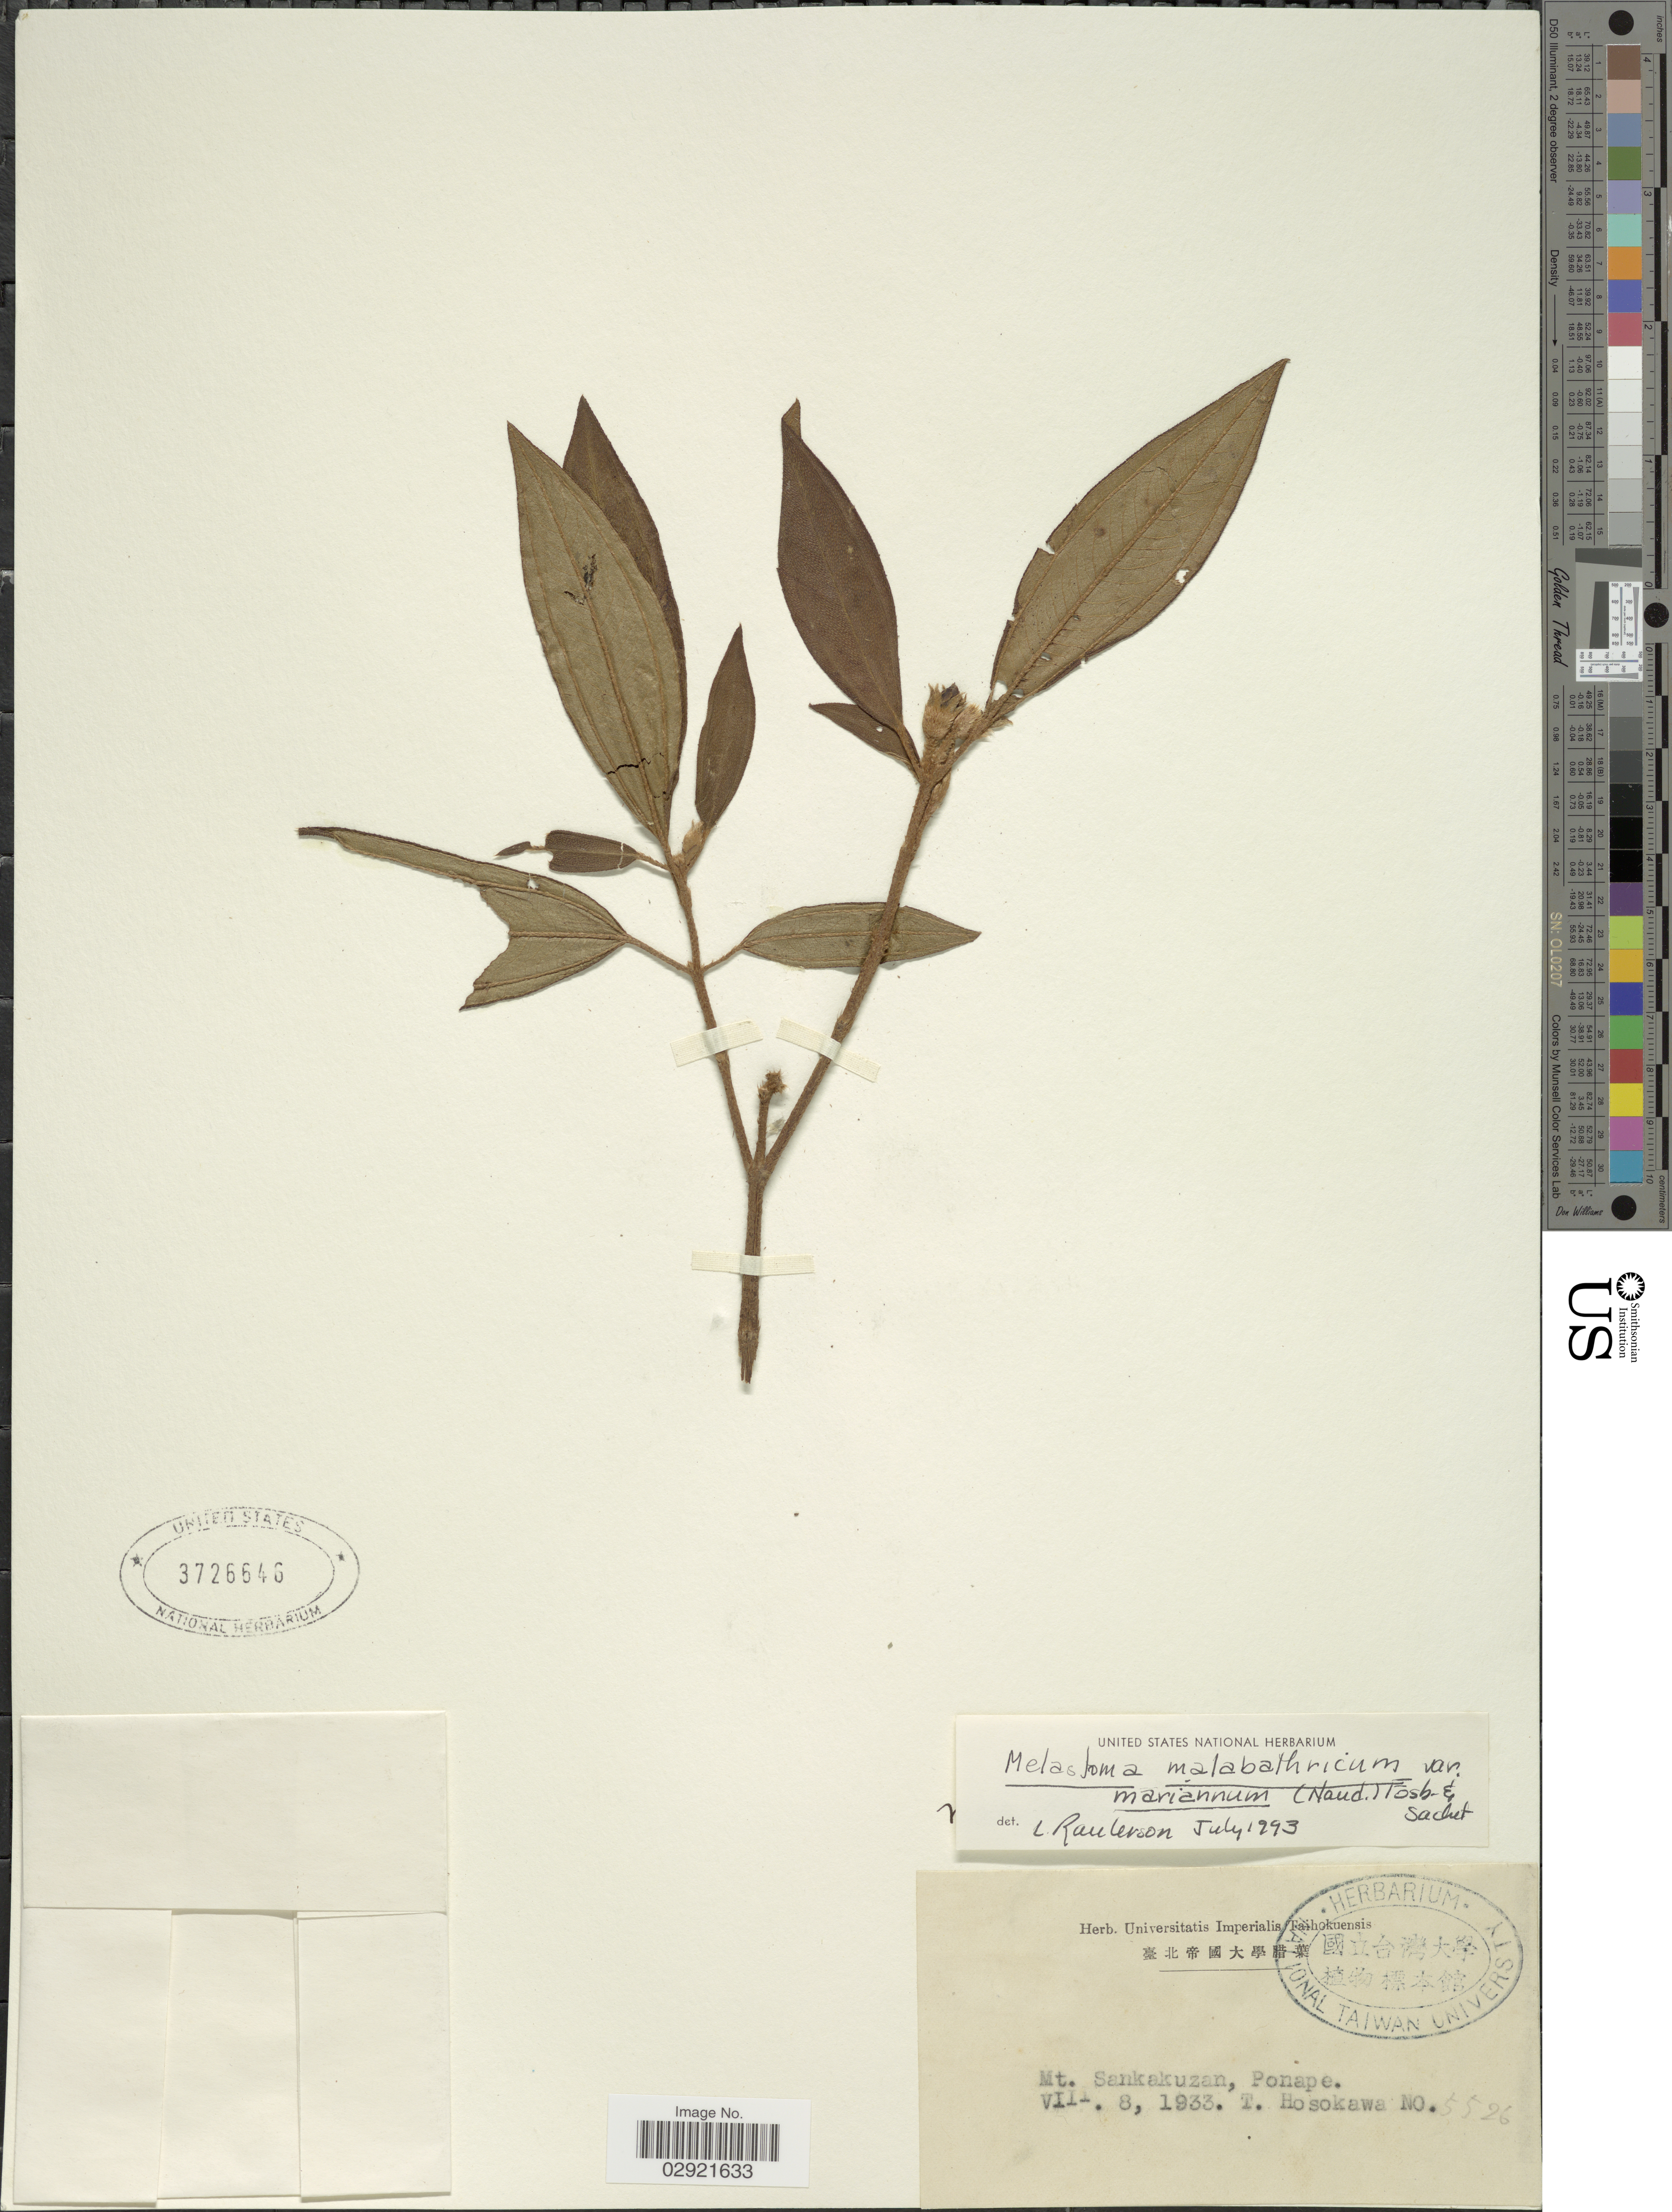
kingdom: Plantae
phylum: Tracheophyta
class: Magnoliopsida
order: Myrtales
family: Melastomataceae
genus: Melastoma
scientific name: Melastoma malabathricum var. marianum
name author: (Naudin) Fosberg & Sachet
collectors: T. Hosokawa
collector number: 5526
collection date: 1933-08-08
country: Micronesia, Federated States of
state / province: Pohnpei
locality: Mt. Sankakuzan, Ponape.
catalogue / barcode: US 3726646